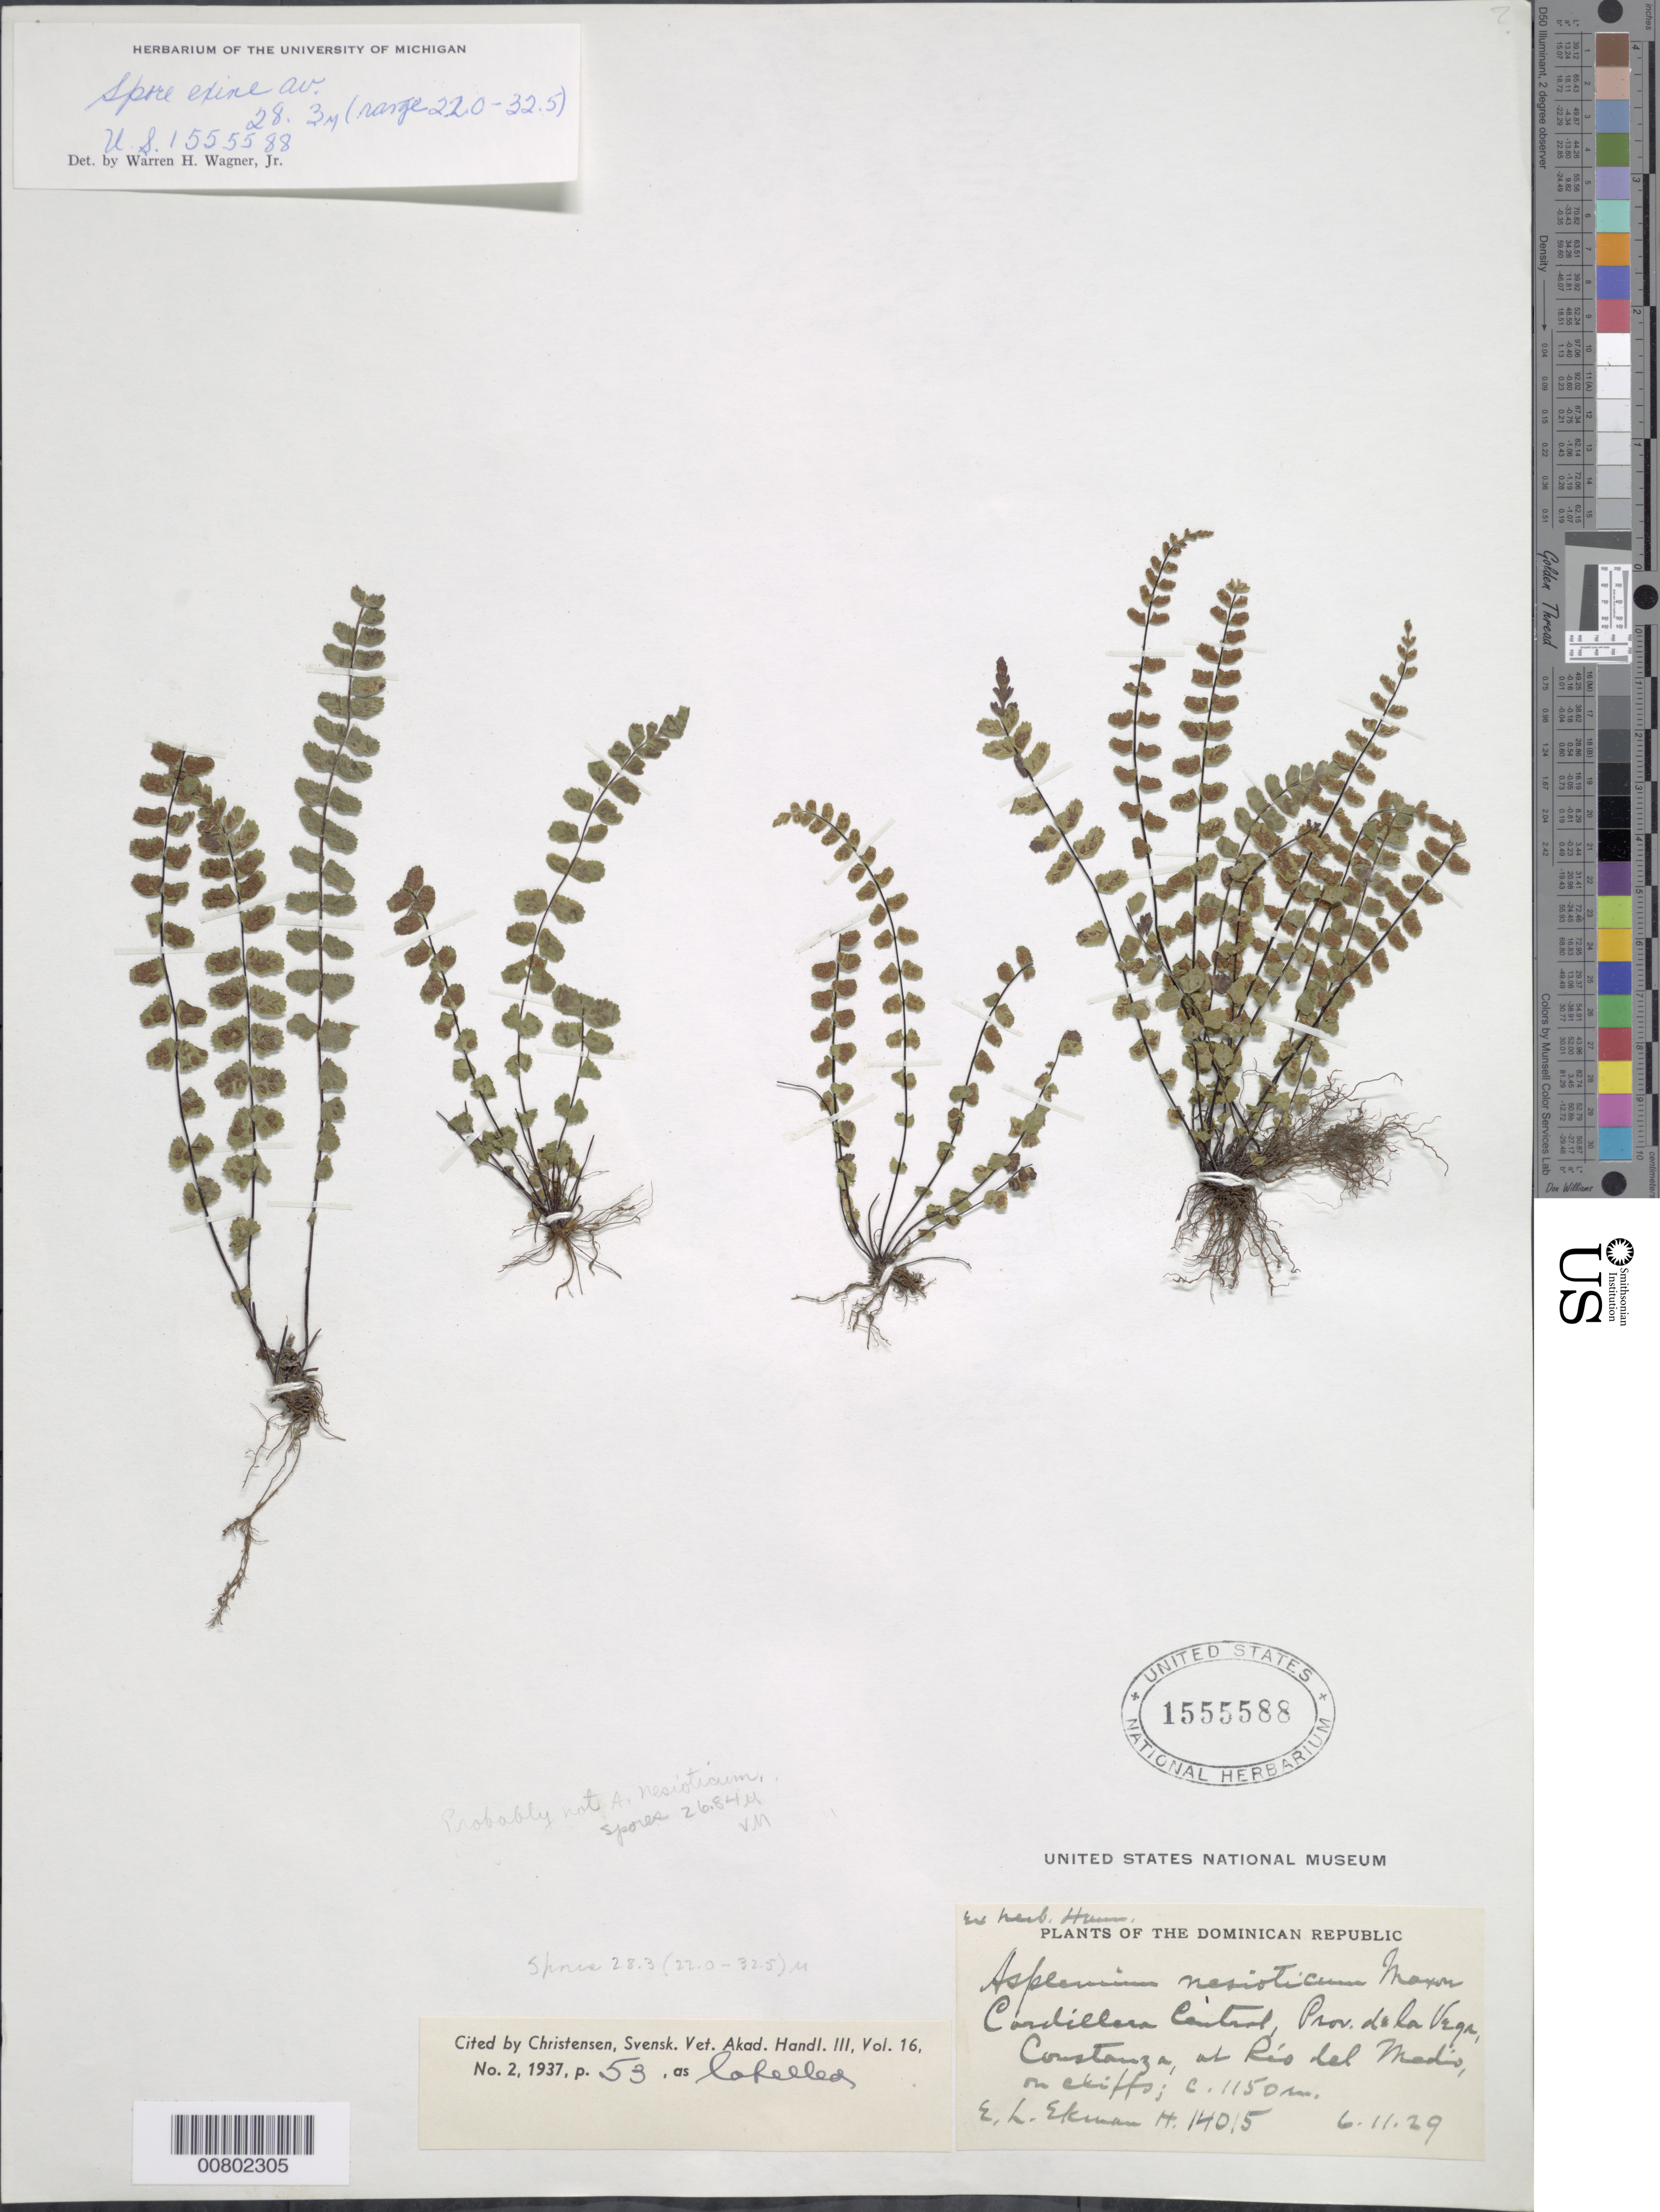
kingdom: Plantae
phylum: Tracheophyta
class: Polypodiopsida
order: Polypodiales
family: Aspleniaceae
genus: Asplenium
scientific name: Asplenium nesioticum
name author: Maxon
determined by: Christensen, C. F. A.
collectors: E. L. Ekman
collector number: H 14015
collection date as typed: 06 Nov 1929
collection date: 1929-11-06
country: Dominican Republic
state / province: La Vega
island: Hispaniola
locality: Cordillera Central, Constanza, at Río del Medio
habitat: Cliffs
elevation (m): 1150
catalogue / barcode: US 1555588